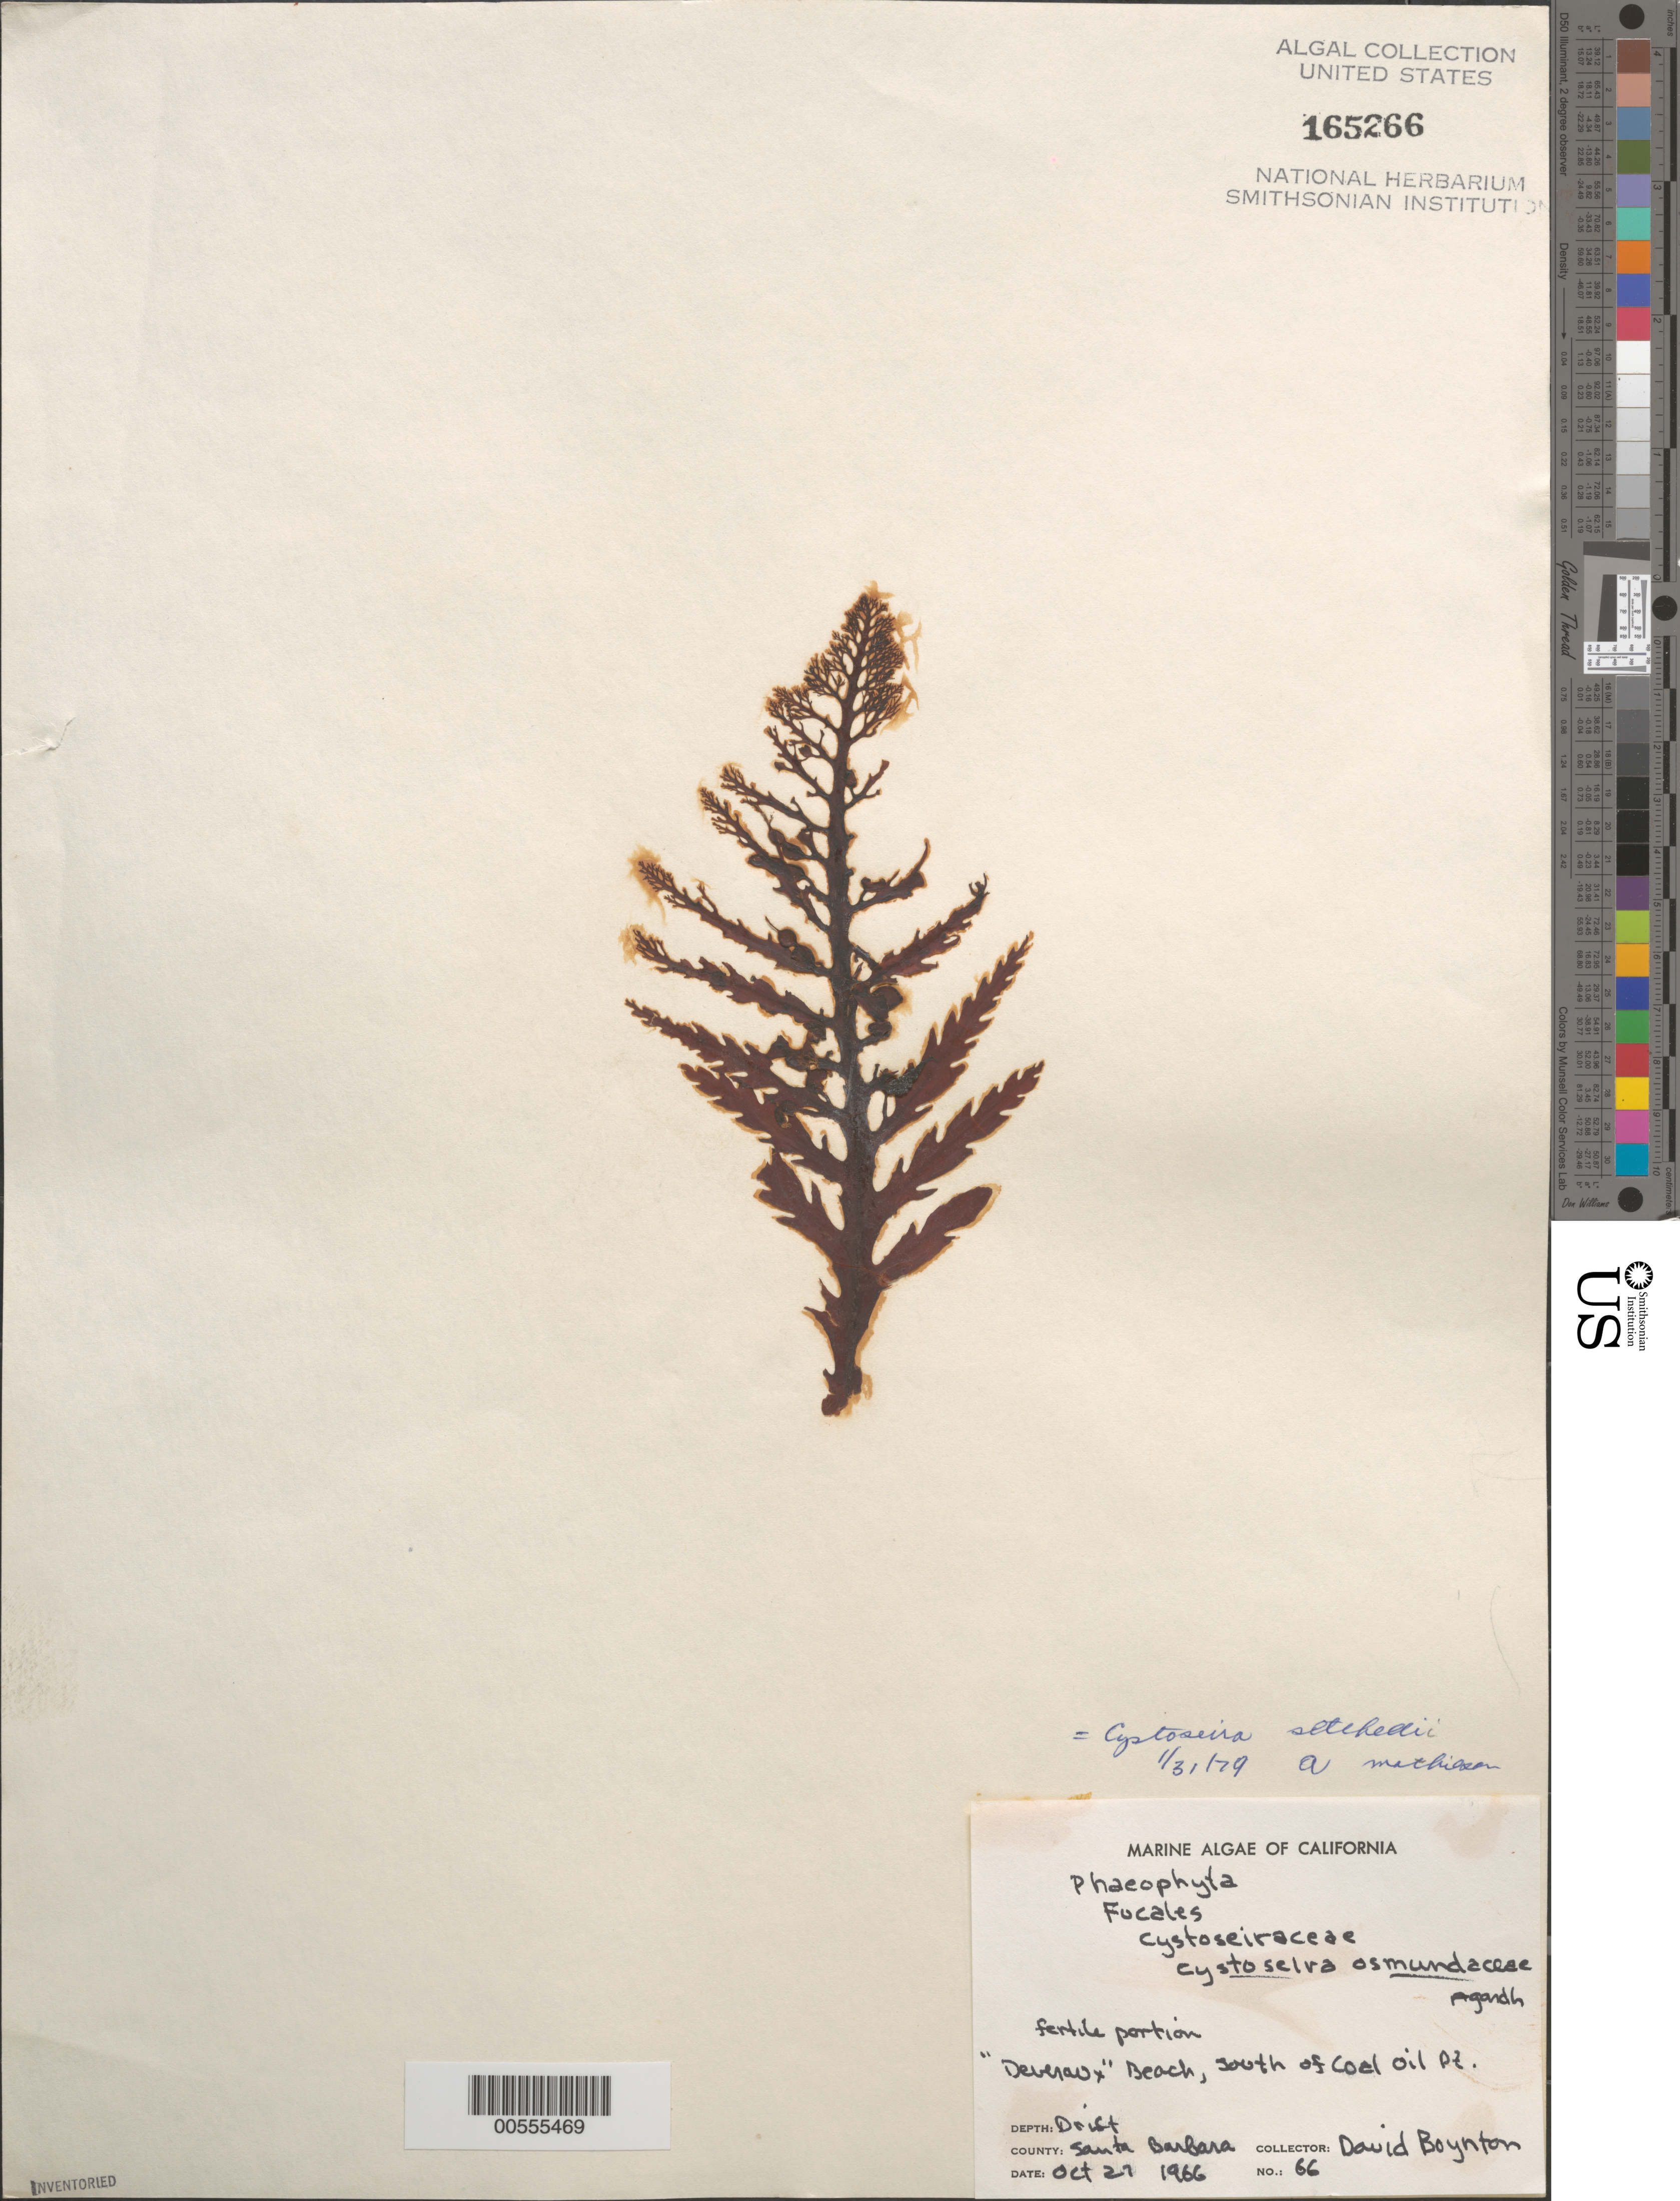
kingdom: Chromista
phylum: Ochrophyta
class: Phaeophyceae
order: Fucales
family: Sargassaceae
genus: Cystoseira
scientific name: Cystoseira setchellii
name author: N.L. Gardner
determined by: Mathieson, A. C.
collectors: D. Boynton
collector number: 66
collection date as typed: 27 Oct 1966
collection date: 1966-10-27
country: United States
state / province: California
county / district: Santa Barbara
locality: Deveraux Beach, south of Coal Oil Point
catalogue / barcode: US 165266